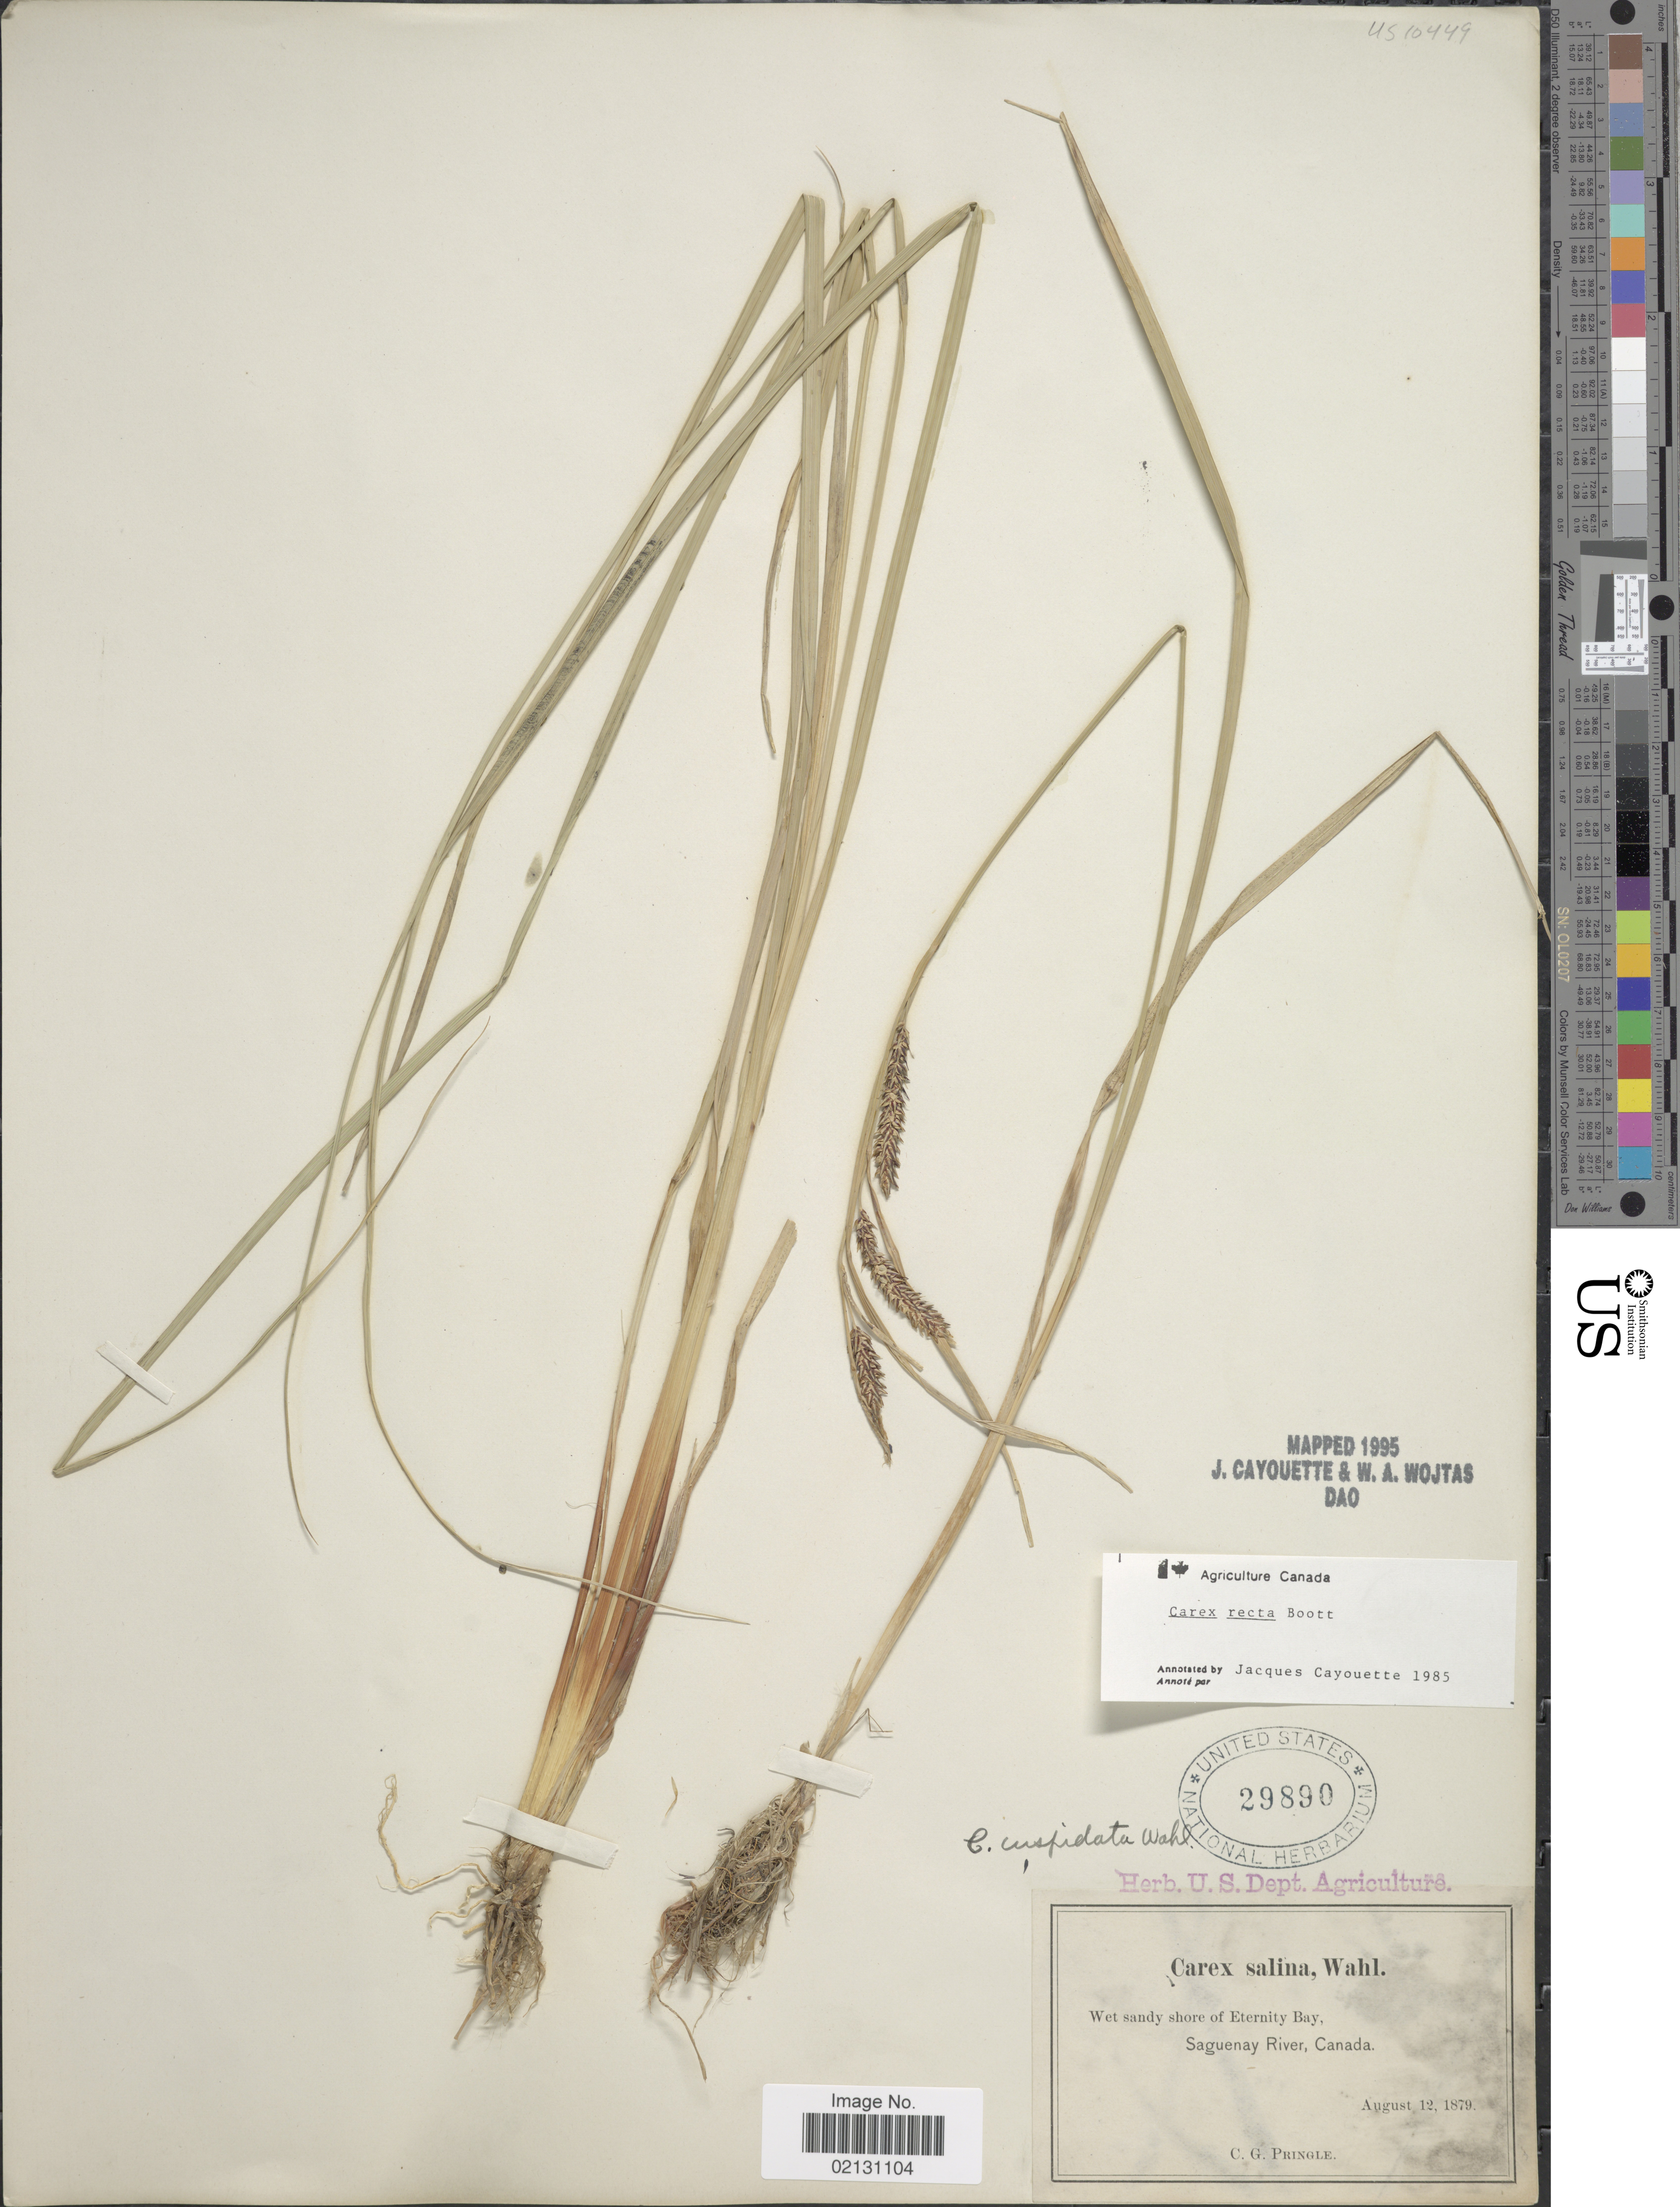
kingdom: Plantae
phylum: Tracheophyta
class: Liliopsida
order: Poales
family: Cyperaceae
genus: Carex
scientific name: Carex recta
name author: Boott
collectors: C. G. Pringle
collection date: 1879-08-12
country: Canada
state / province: Quebec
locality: Wet sandy shore of Eternity Bay, Saguenay River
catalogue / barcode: US 29890